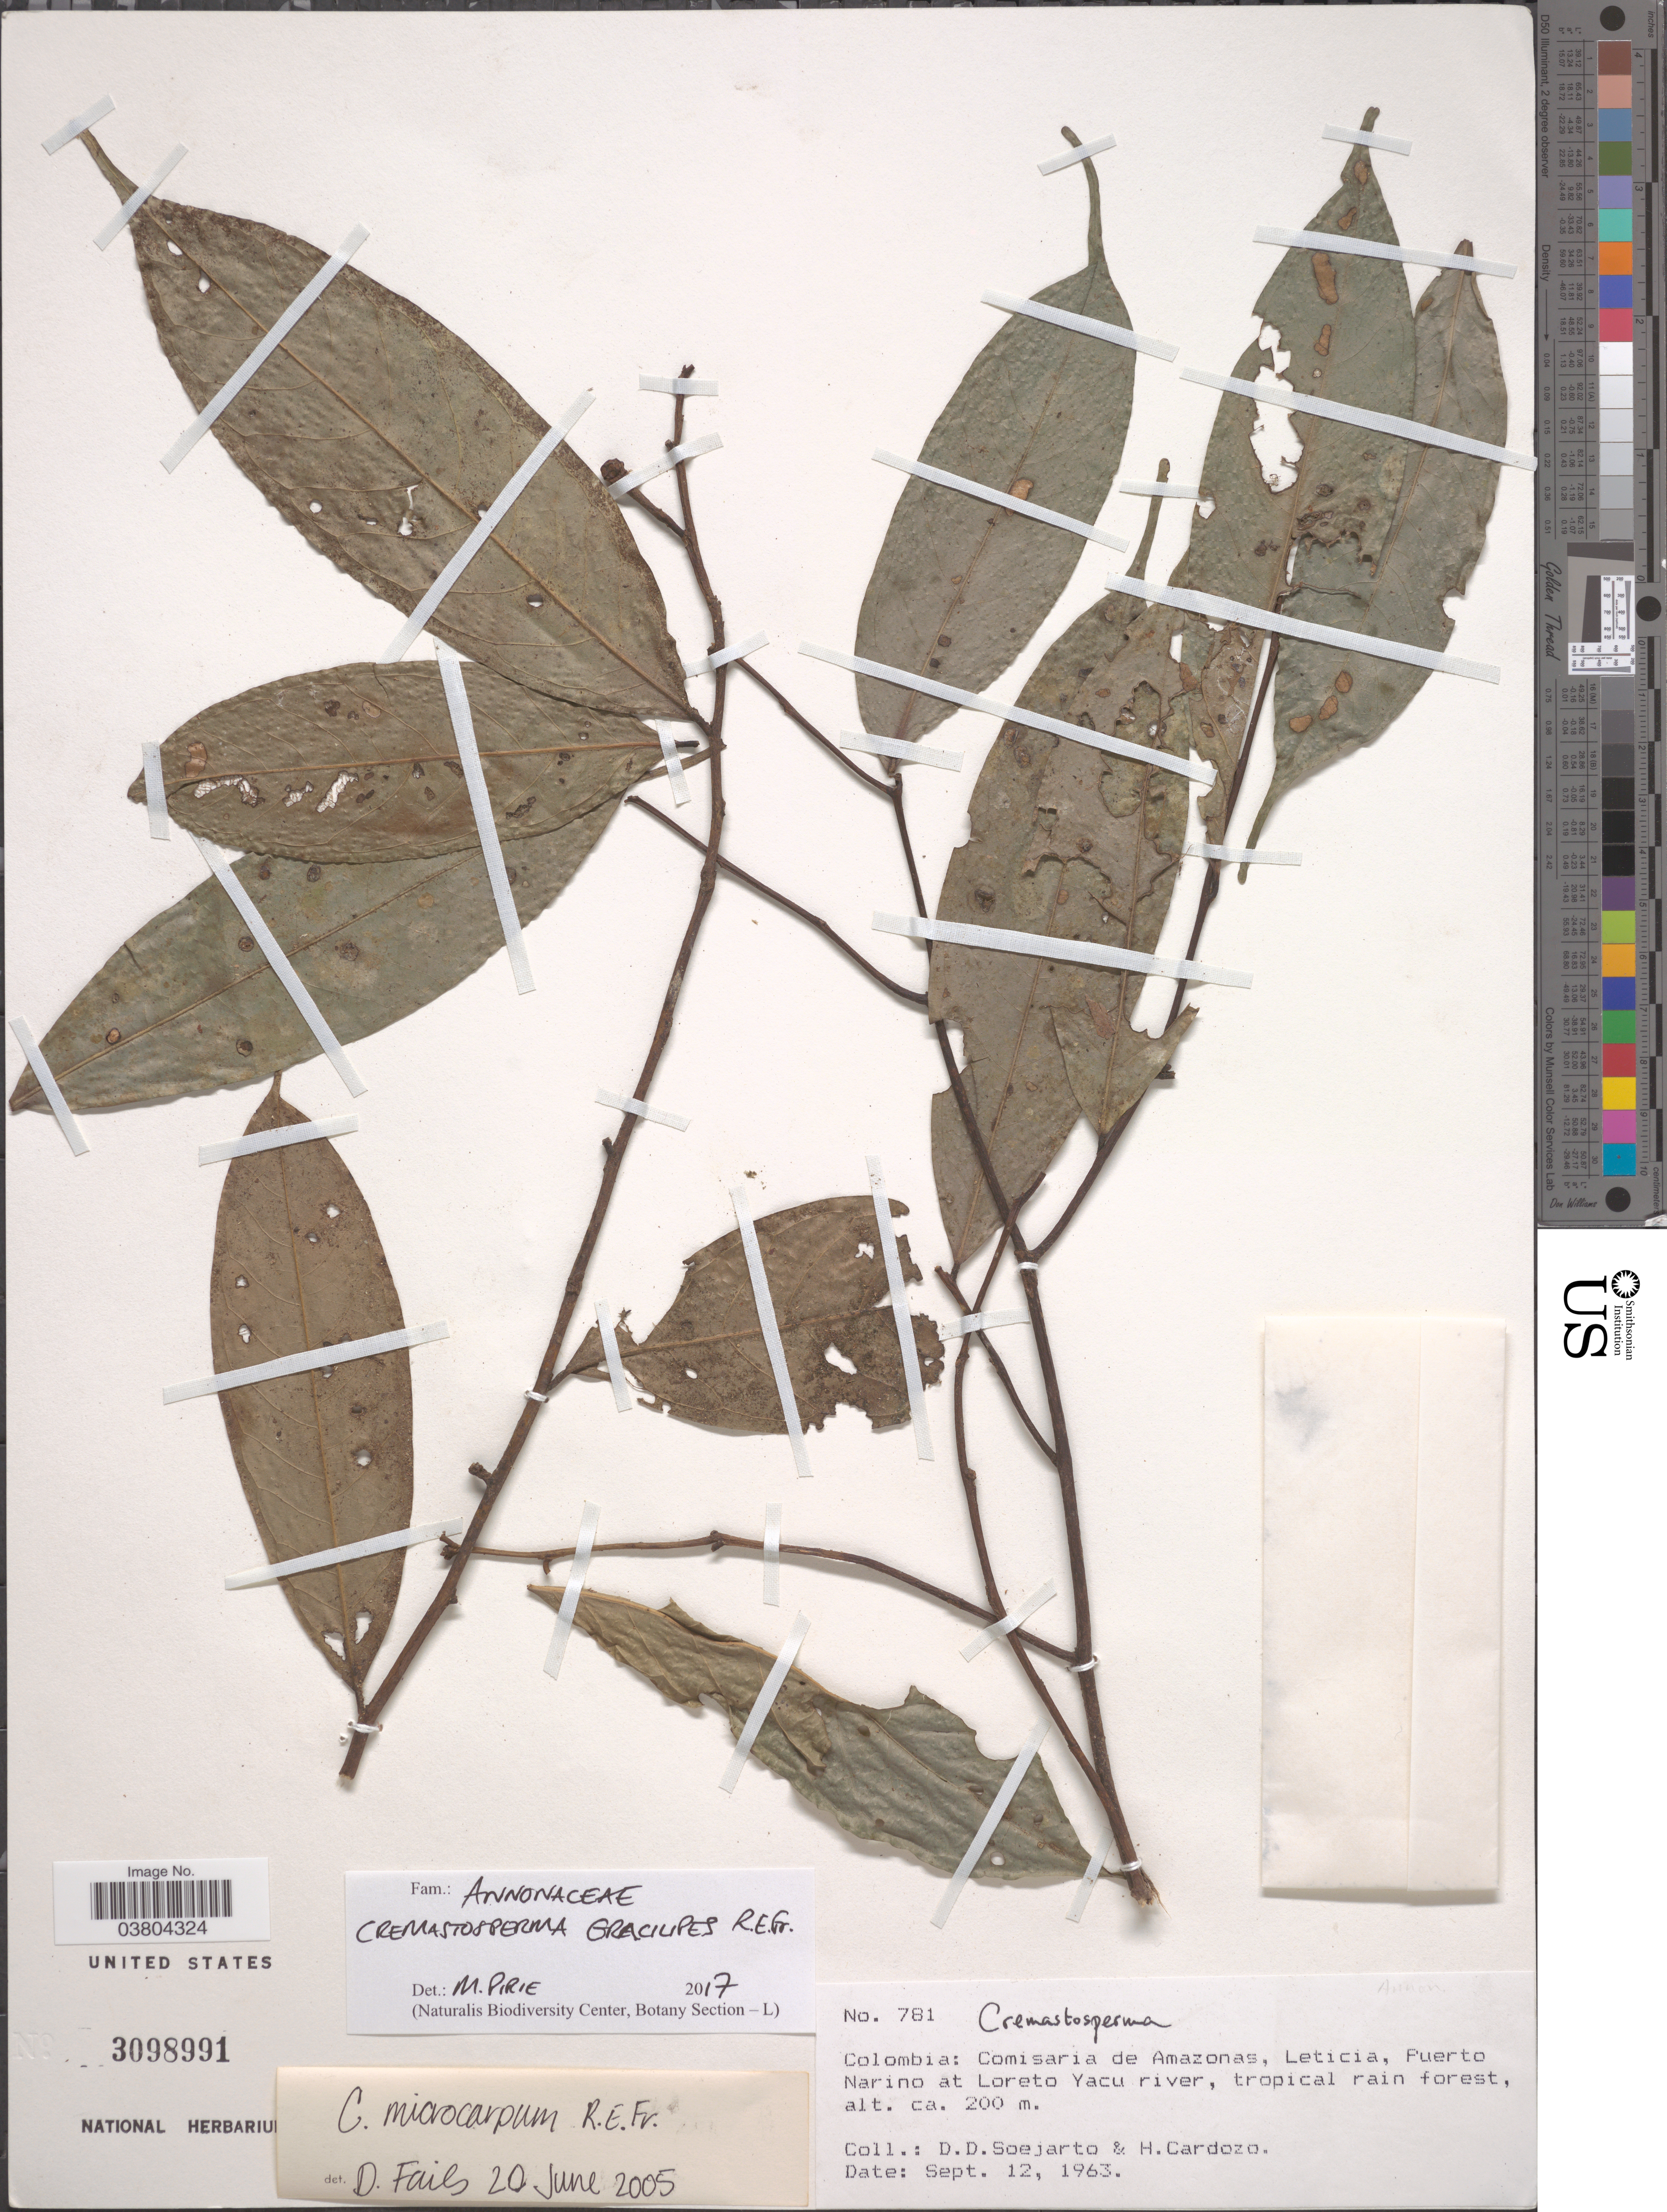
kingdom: Plantae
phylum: Tracheophyta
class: Magnoliopsida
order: Magnoliales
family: Annonaceae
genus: Cremastosperma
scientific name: Cremastosperma gracilipes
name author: R.E. Fr.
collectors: H. Cardozo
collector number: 781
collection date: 1963-09-12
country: Colombia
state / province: Amazônas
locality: Comisaria de Amazonas, Leticia, Puerto Narino at Loreto Yacu river, tropical rain forest.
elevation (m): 200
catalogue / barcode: US 3098991